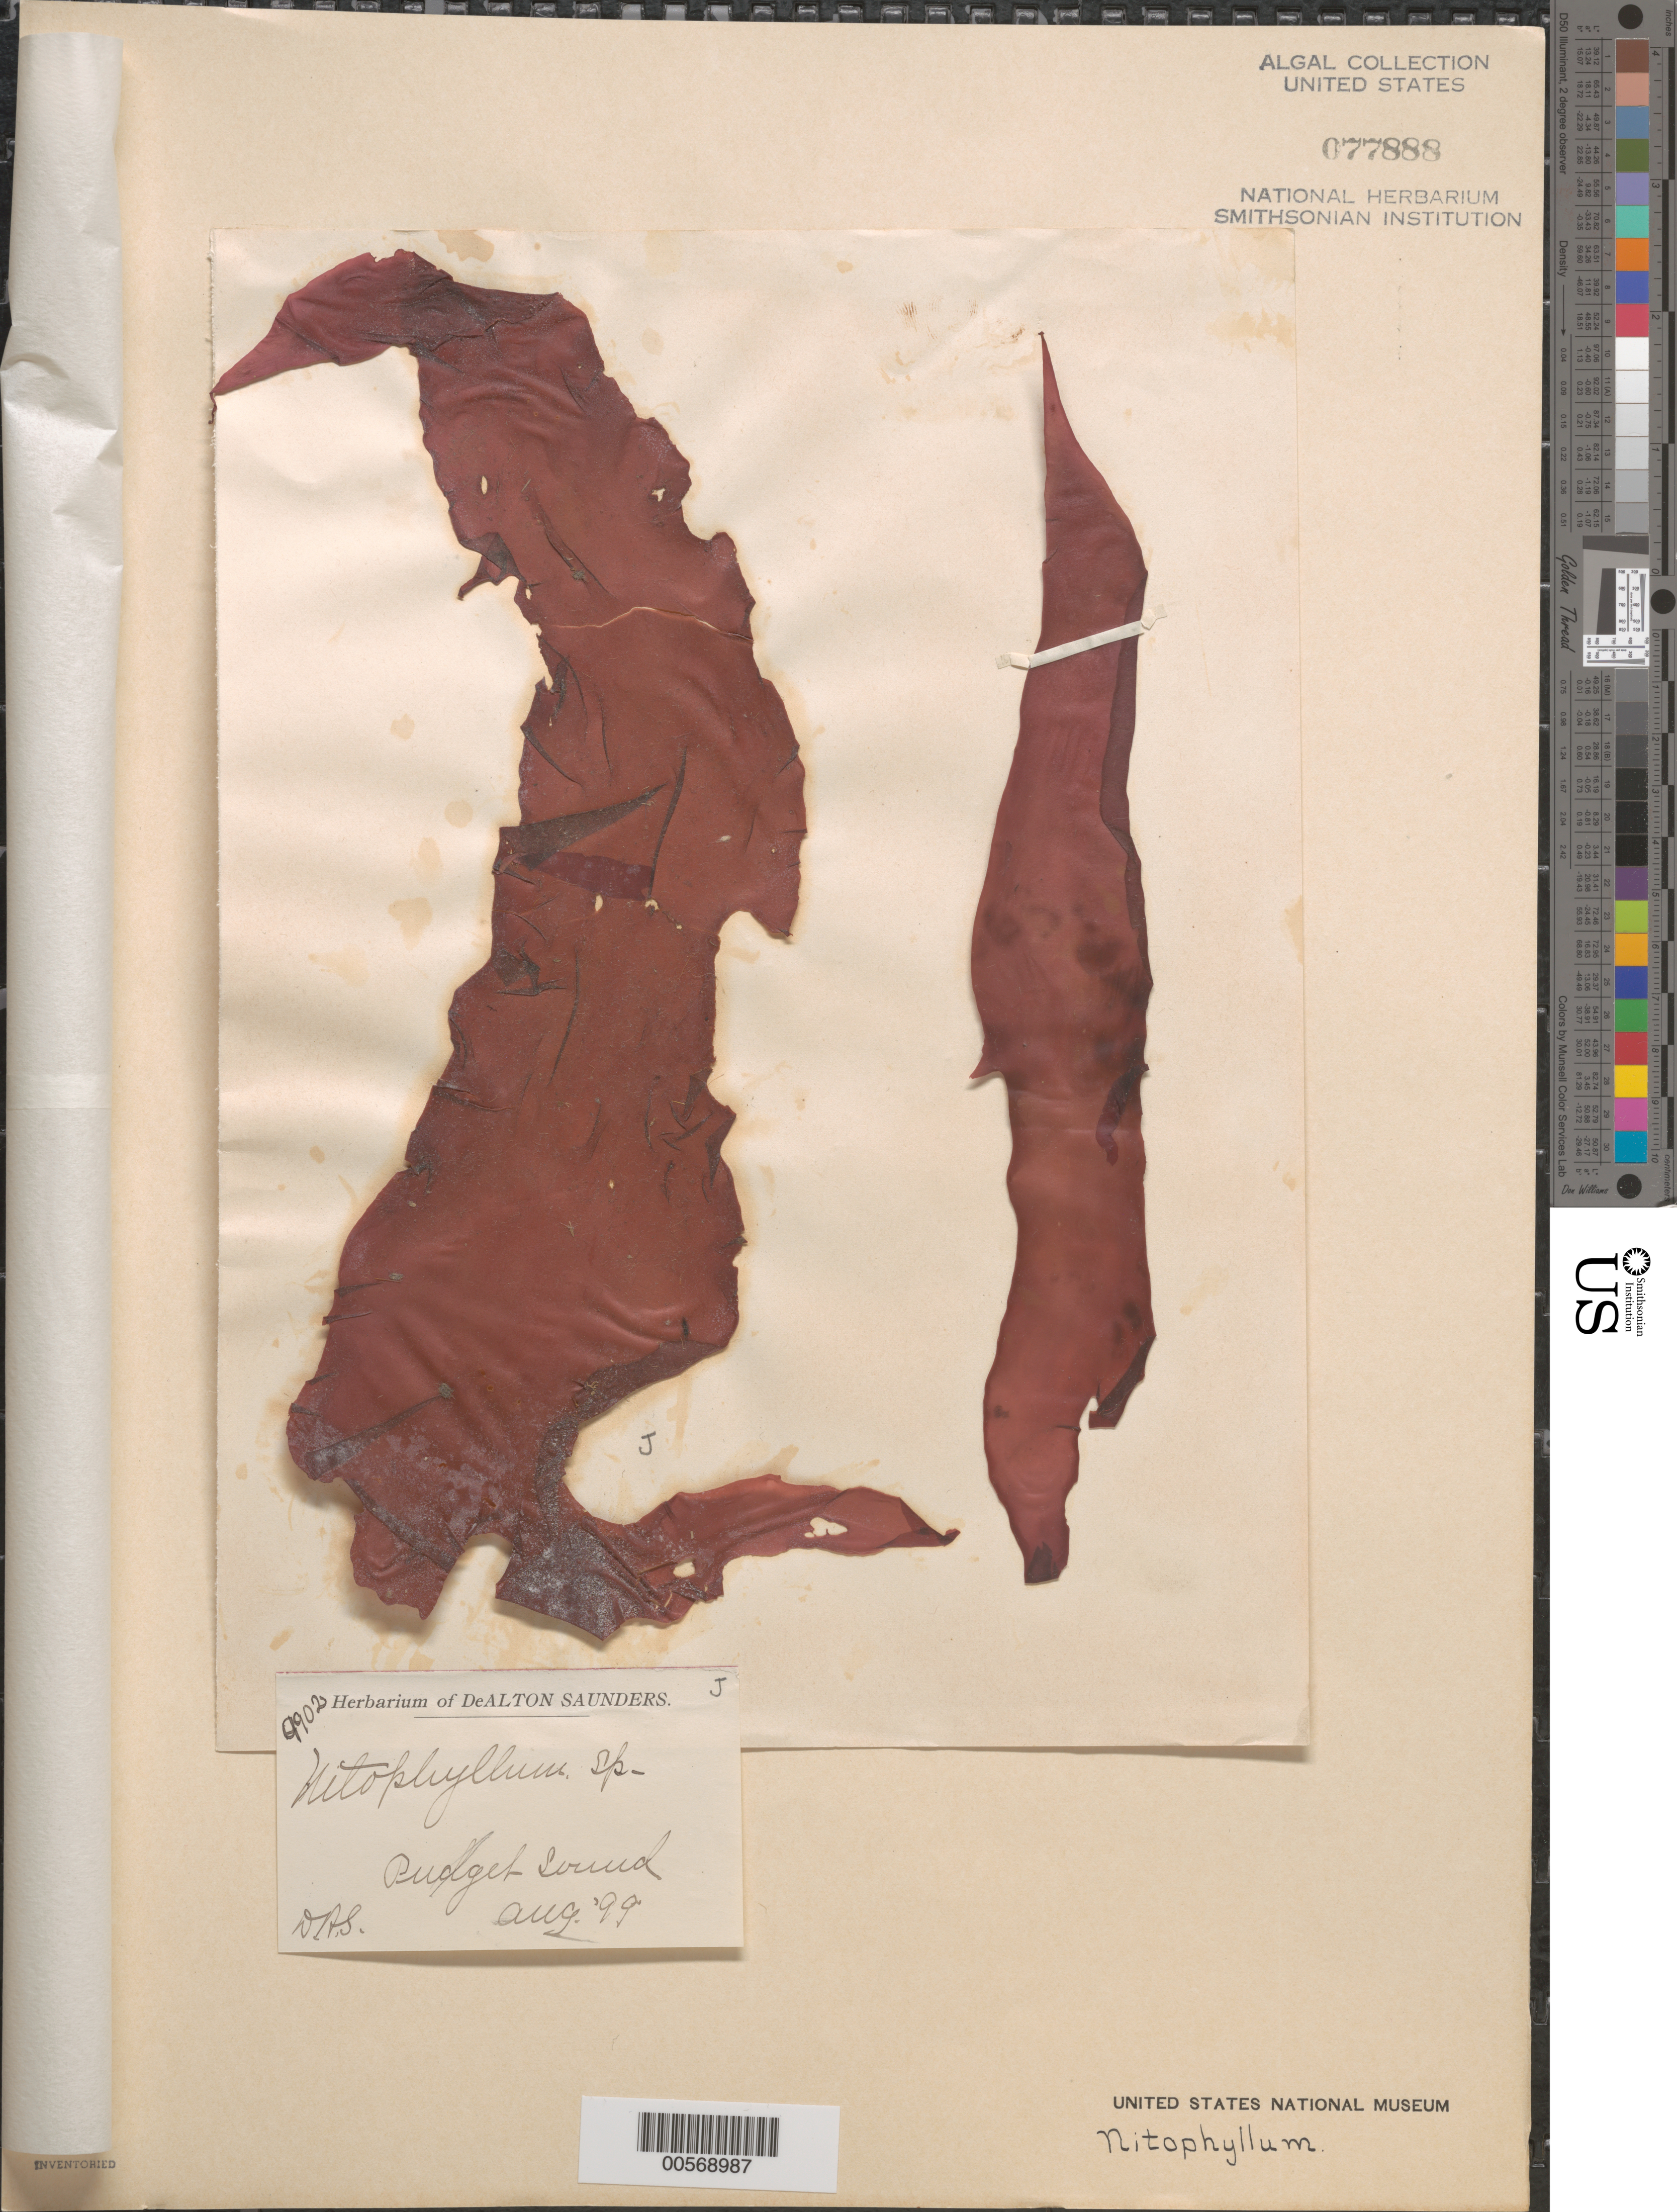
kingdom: Plantae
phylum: Rhodophyta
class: Florideophyceae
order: Ceramiales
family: Delesseriaceae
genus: Nitophyllum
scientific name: Nitophyllum sp.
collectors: D. Saunders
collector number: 9902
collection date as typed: Aug 1899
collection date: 1899-08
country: United States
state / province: Washington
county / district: King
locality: Puget Sound (Pudget Sound)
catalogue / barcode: US 77888